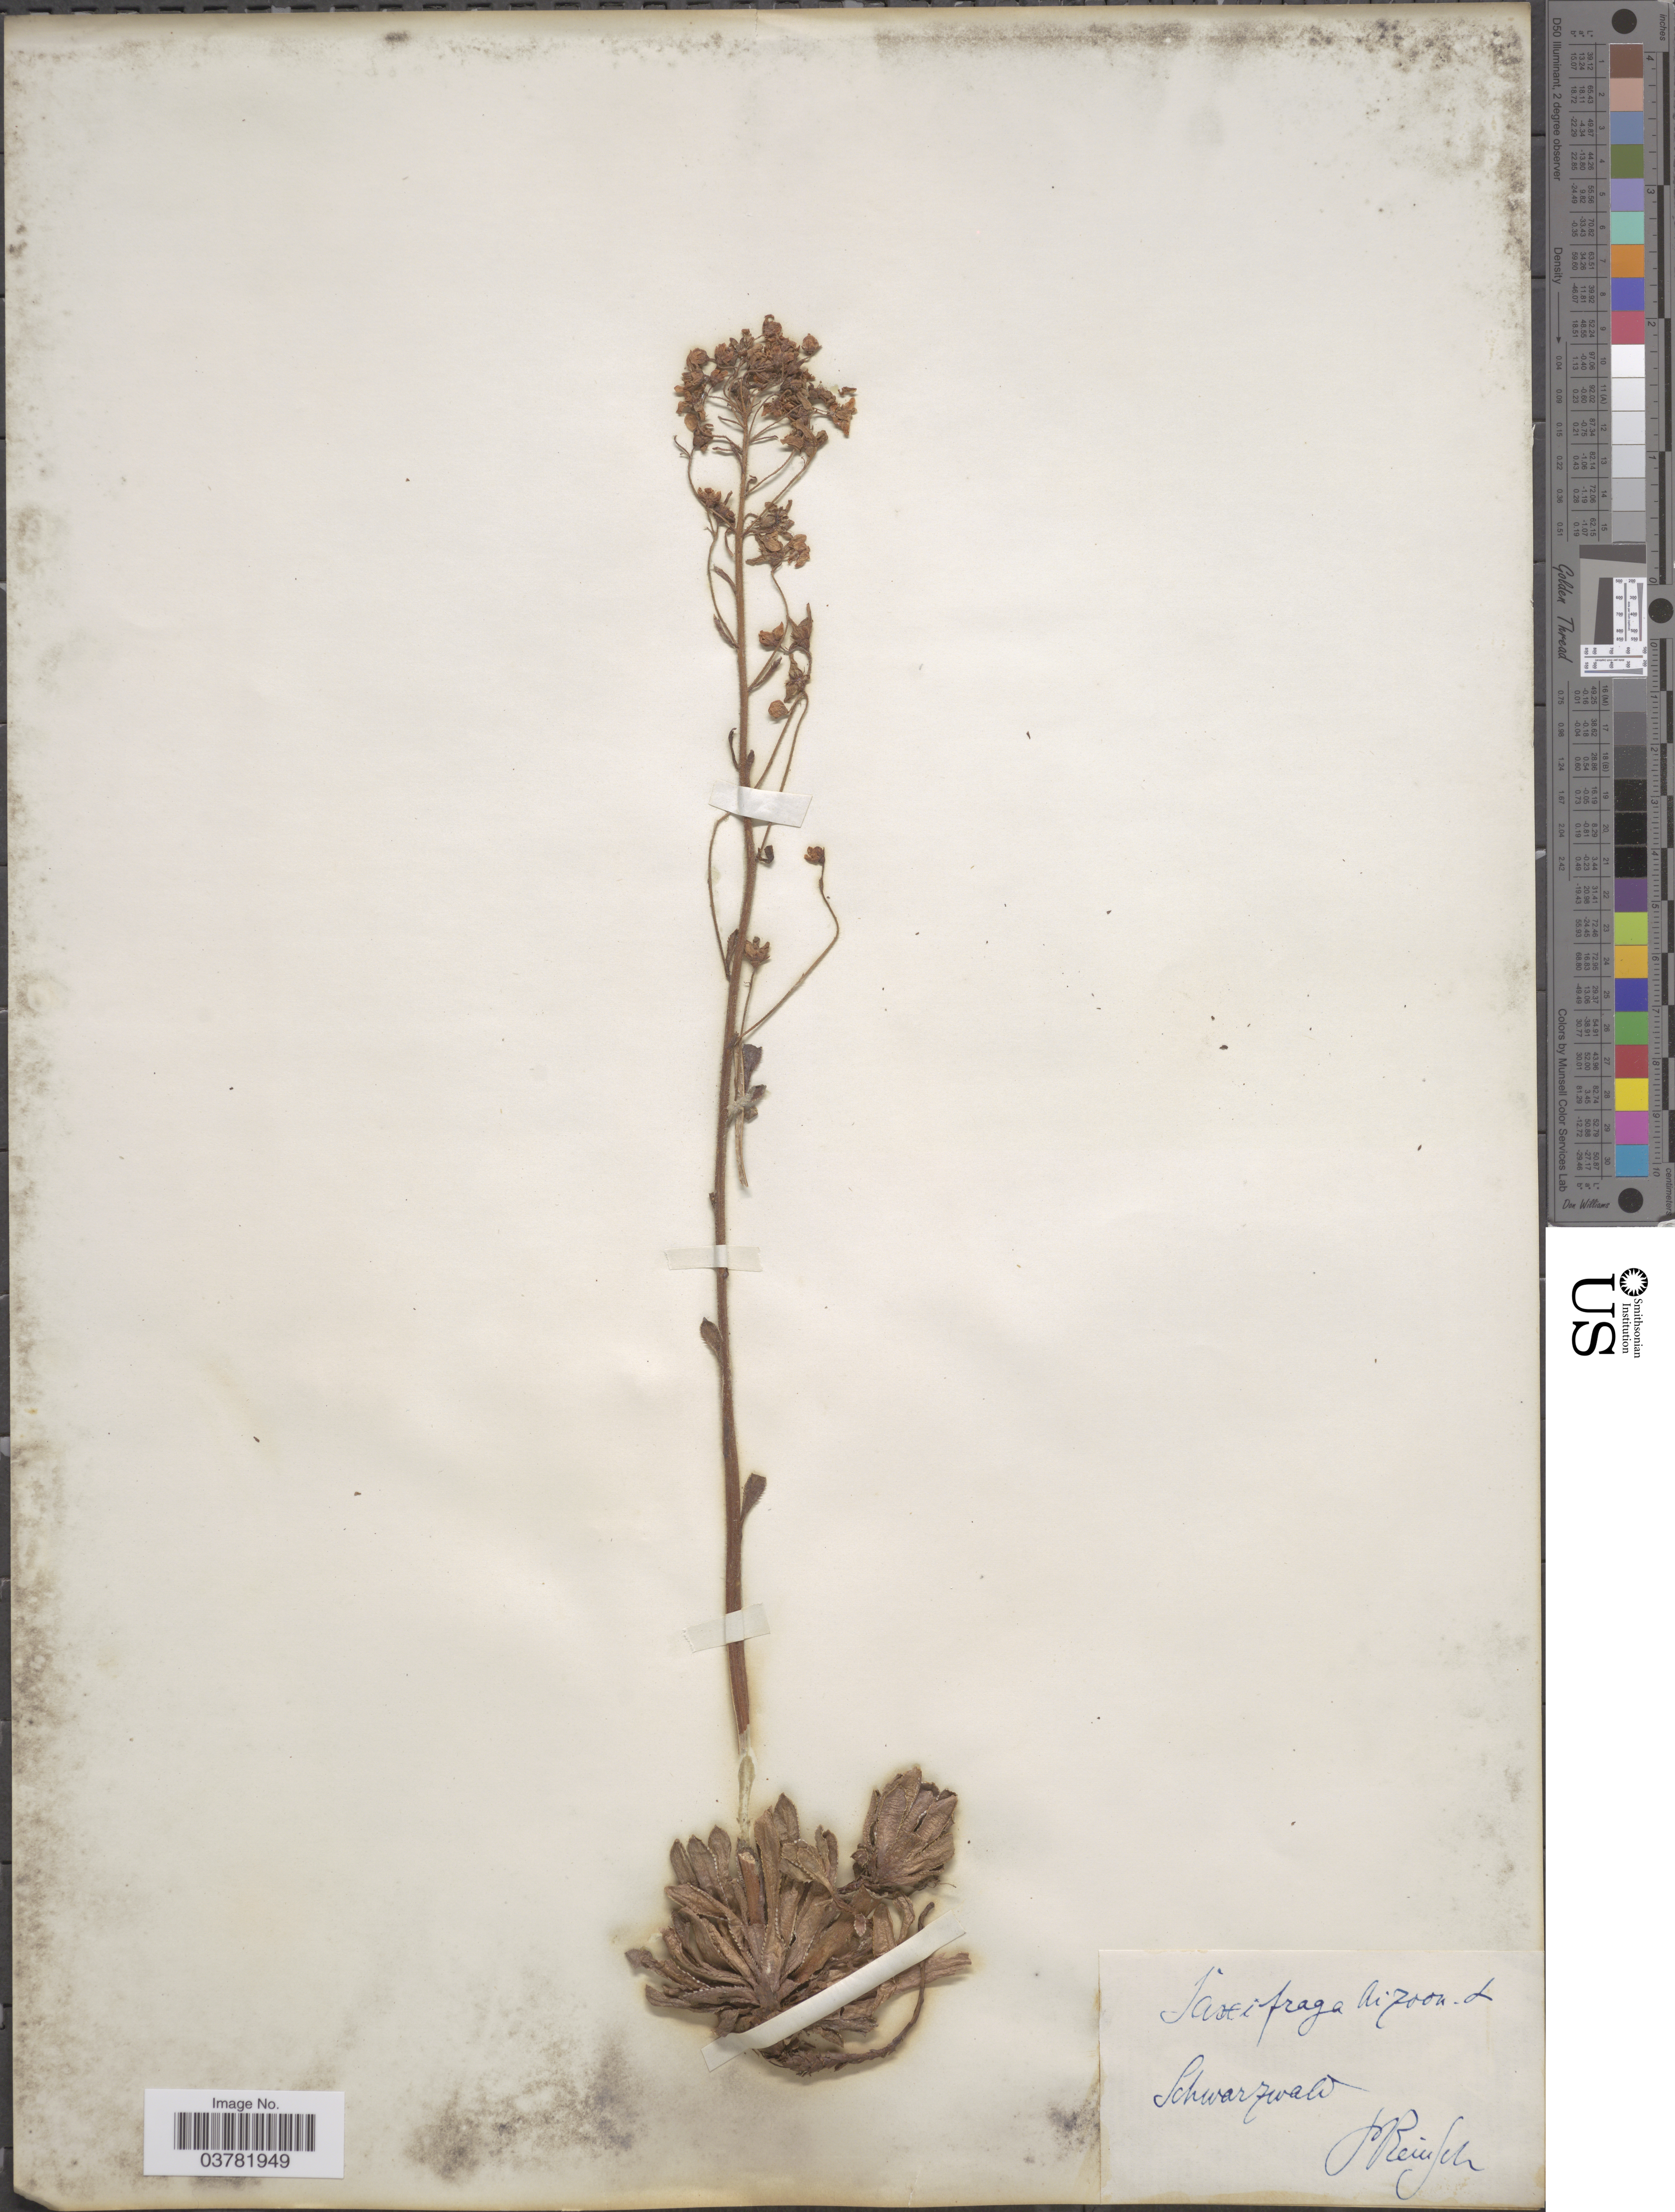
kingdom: Plantae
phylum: Tracheophyta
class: Magnoliopsida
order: Saxifragales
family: Saxifragaceae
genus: Saxifraga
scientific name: Saxifraga aizoides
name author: L.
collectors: P. Reinsch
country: Germany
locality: Schwarzwald.